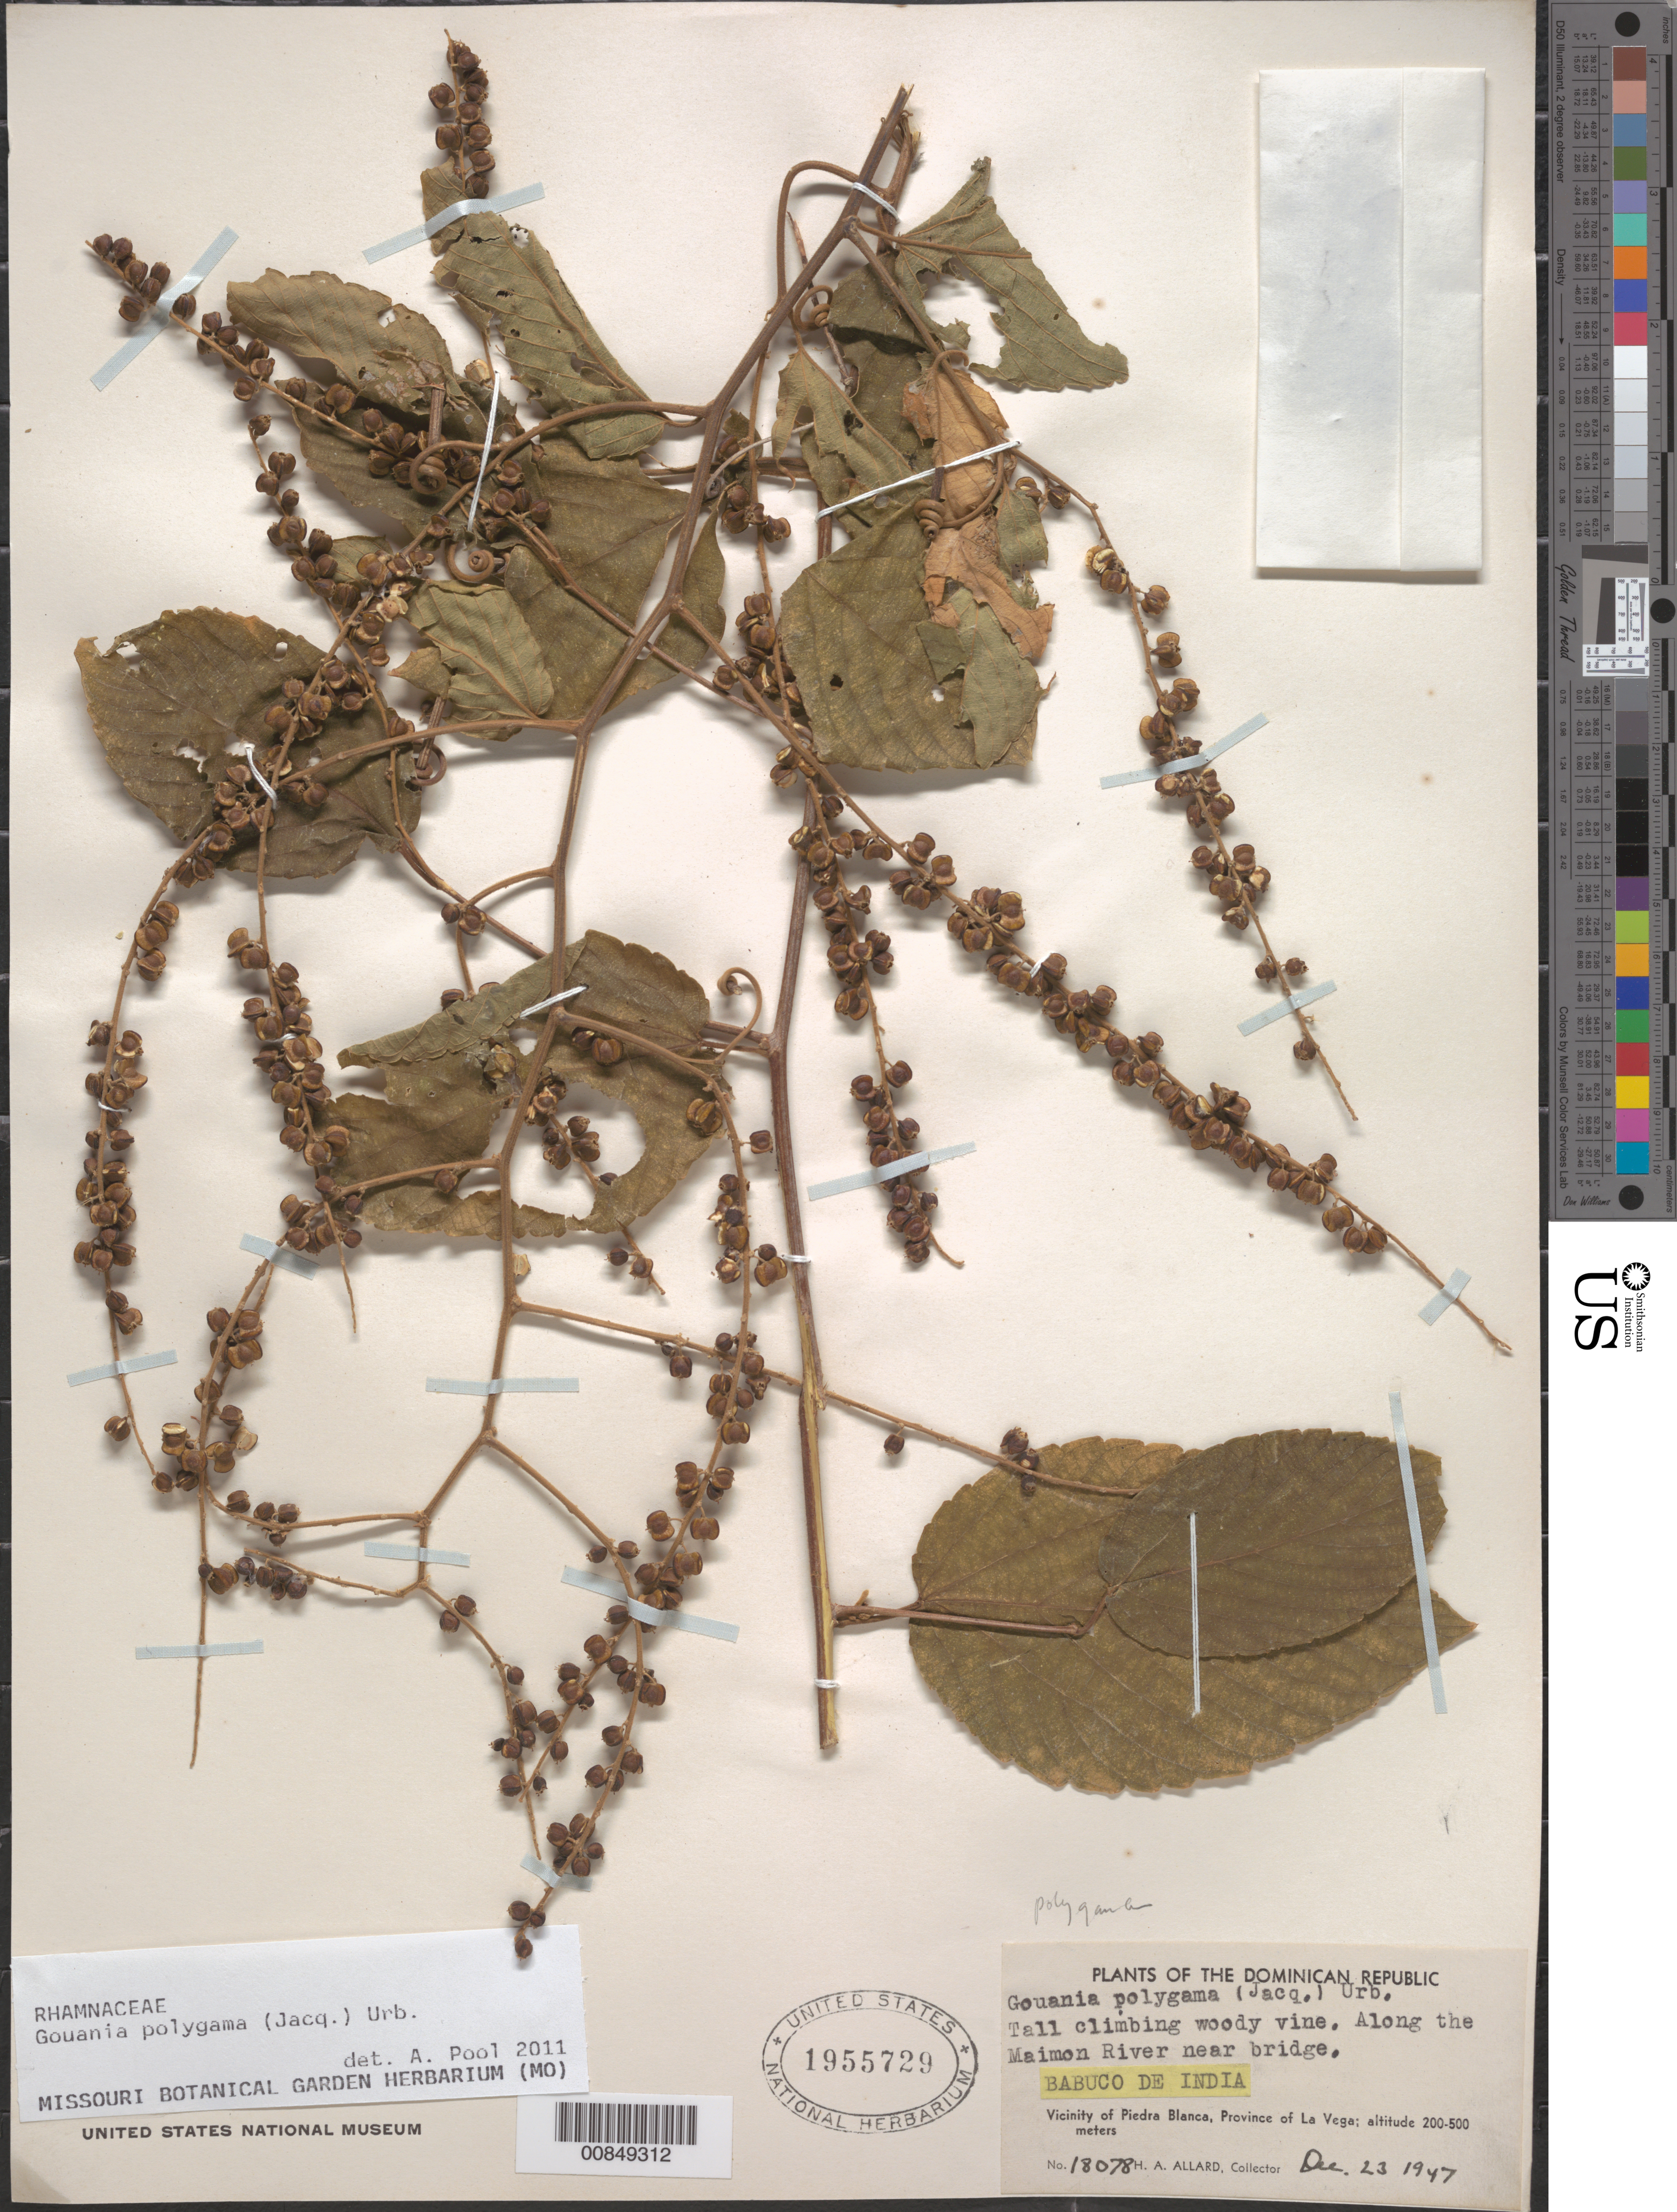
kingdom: Plantae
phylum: Tracheophyta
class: Magnoliopsida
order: Rosales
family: Rhamnaceae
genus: Gouania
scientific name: Gouania polygama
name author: (Jacq.) Urb.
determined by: Pool, A., (MO), Missouri Botanical Garden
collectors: H. A. Allard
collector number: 18078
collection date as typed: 23 Dec 1947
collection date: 1947-12-23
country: Dominican Republic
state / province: La Vega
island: Hispaniola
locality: Vicinity of Piedra Blanca, along Maimon River near bridge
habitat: Along river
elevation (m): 200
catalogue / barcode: US 1955729